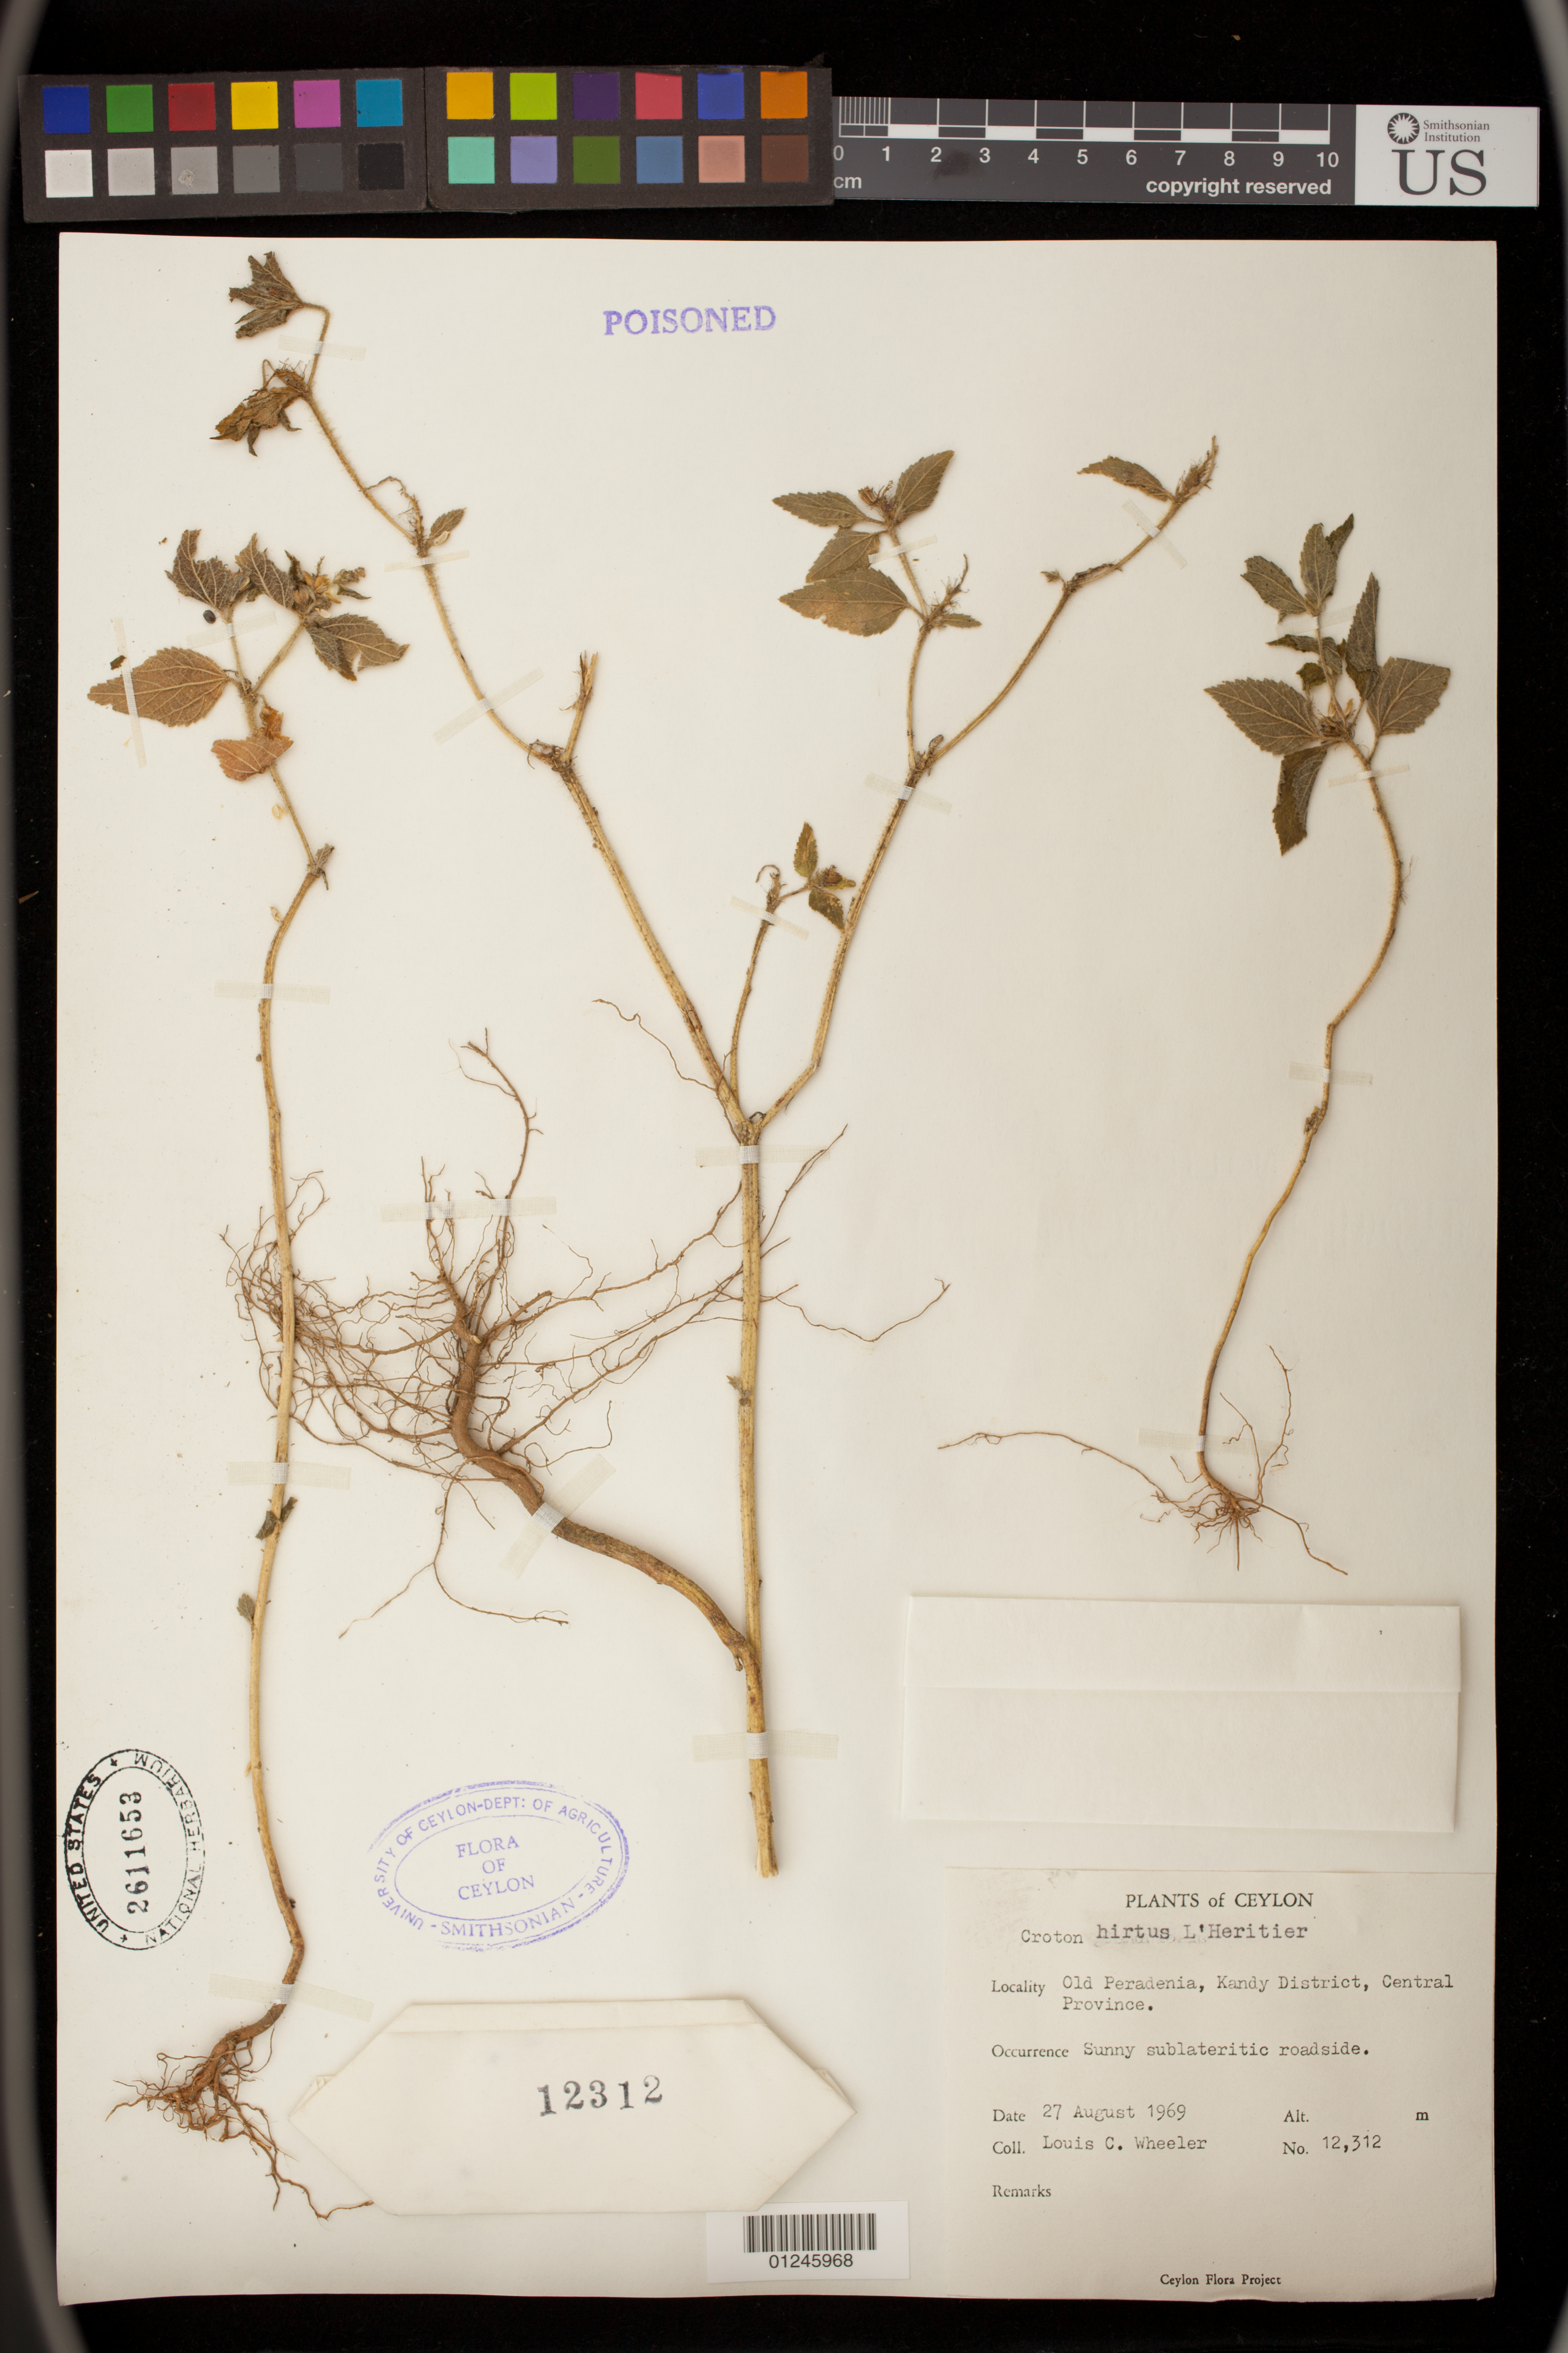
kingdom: Plantae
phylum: Tracheophyta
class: Magnoliopsida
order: Malpighiales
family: Euphorbiaceae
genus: Croton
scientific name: Croton hirtus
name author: L'Hér.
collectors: L. C. Wheeler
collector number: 12312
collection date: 1969-08-27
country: Sri Lanka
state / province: Central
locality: Old Peradenia, Kandy District.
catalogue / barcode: US 2611653